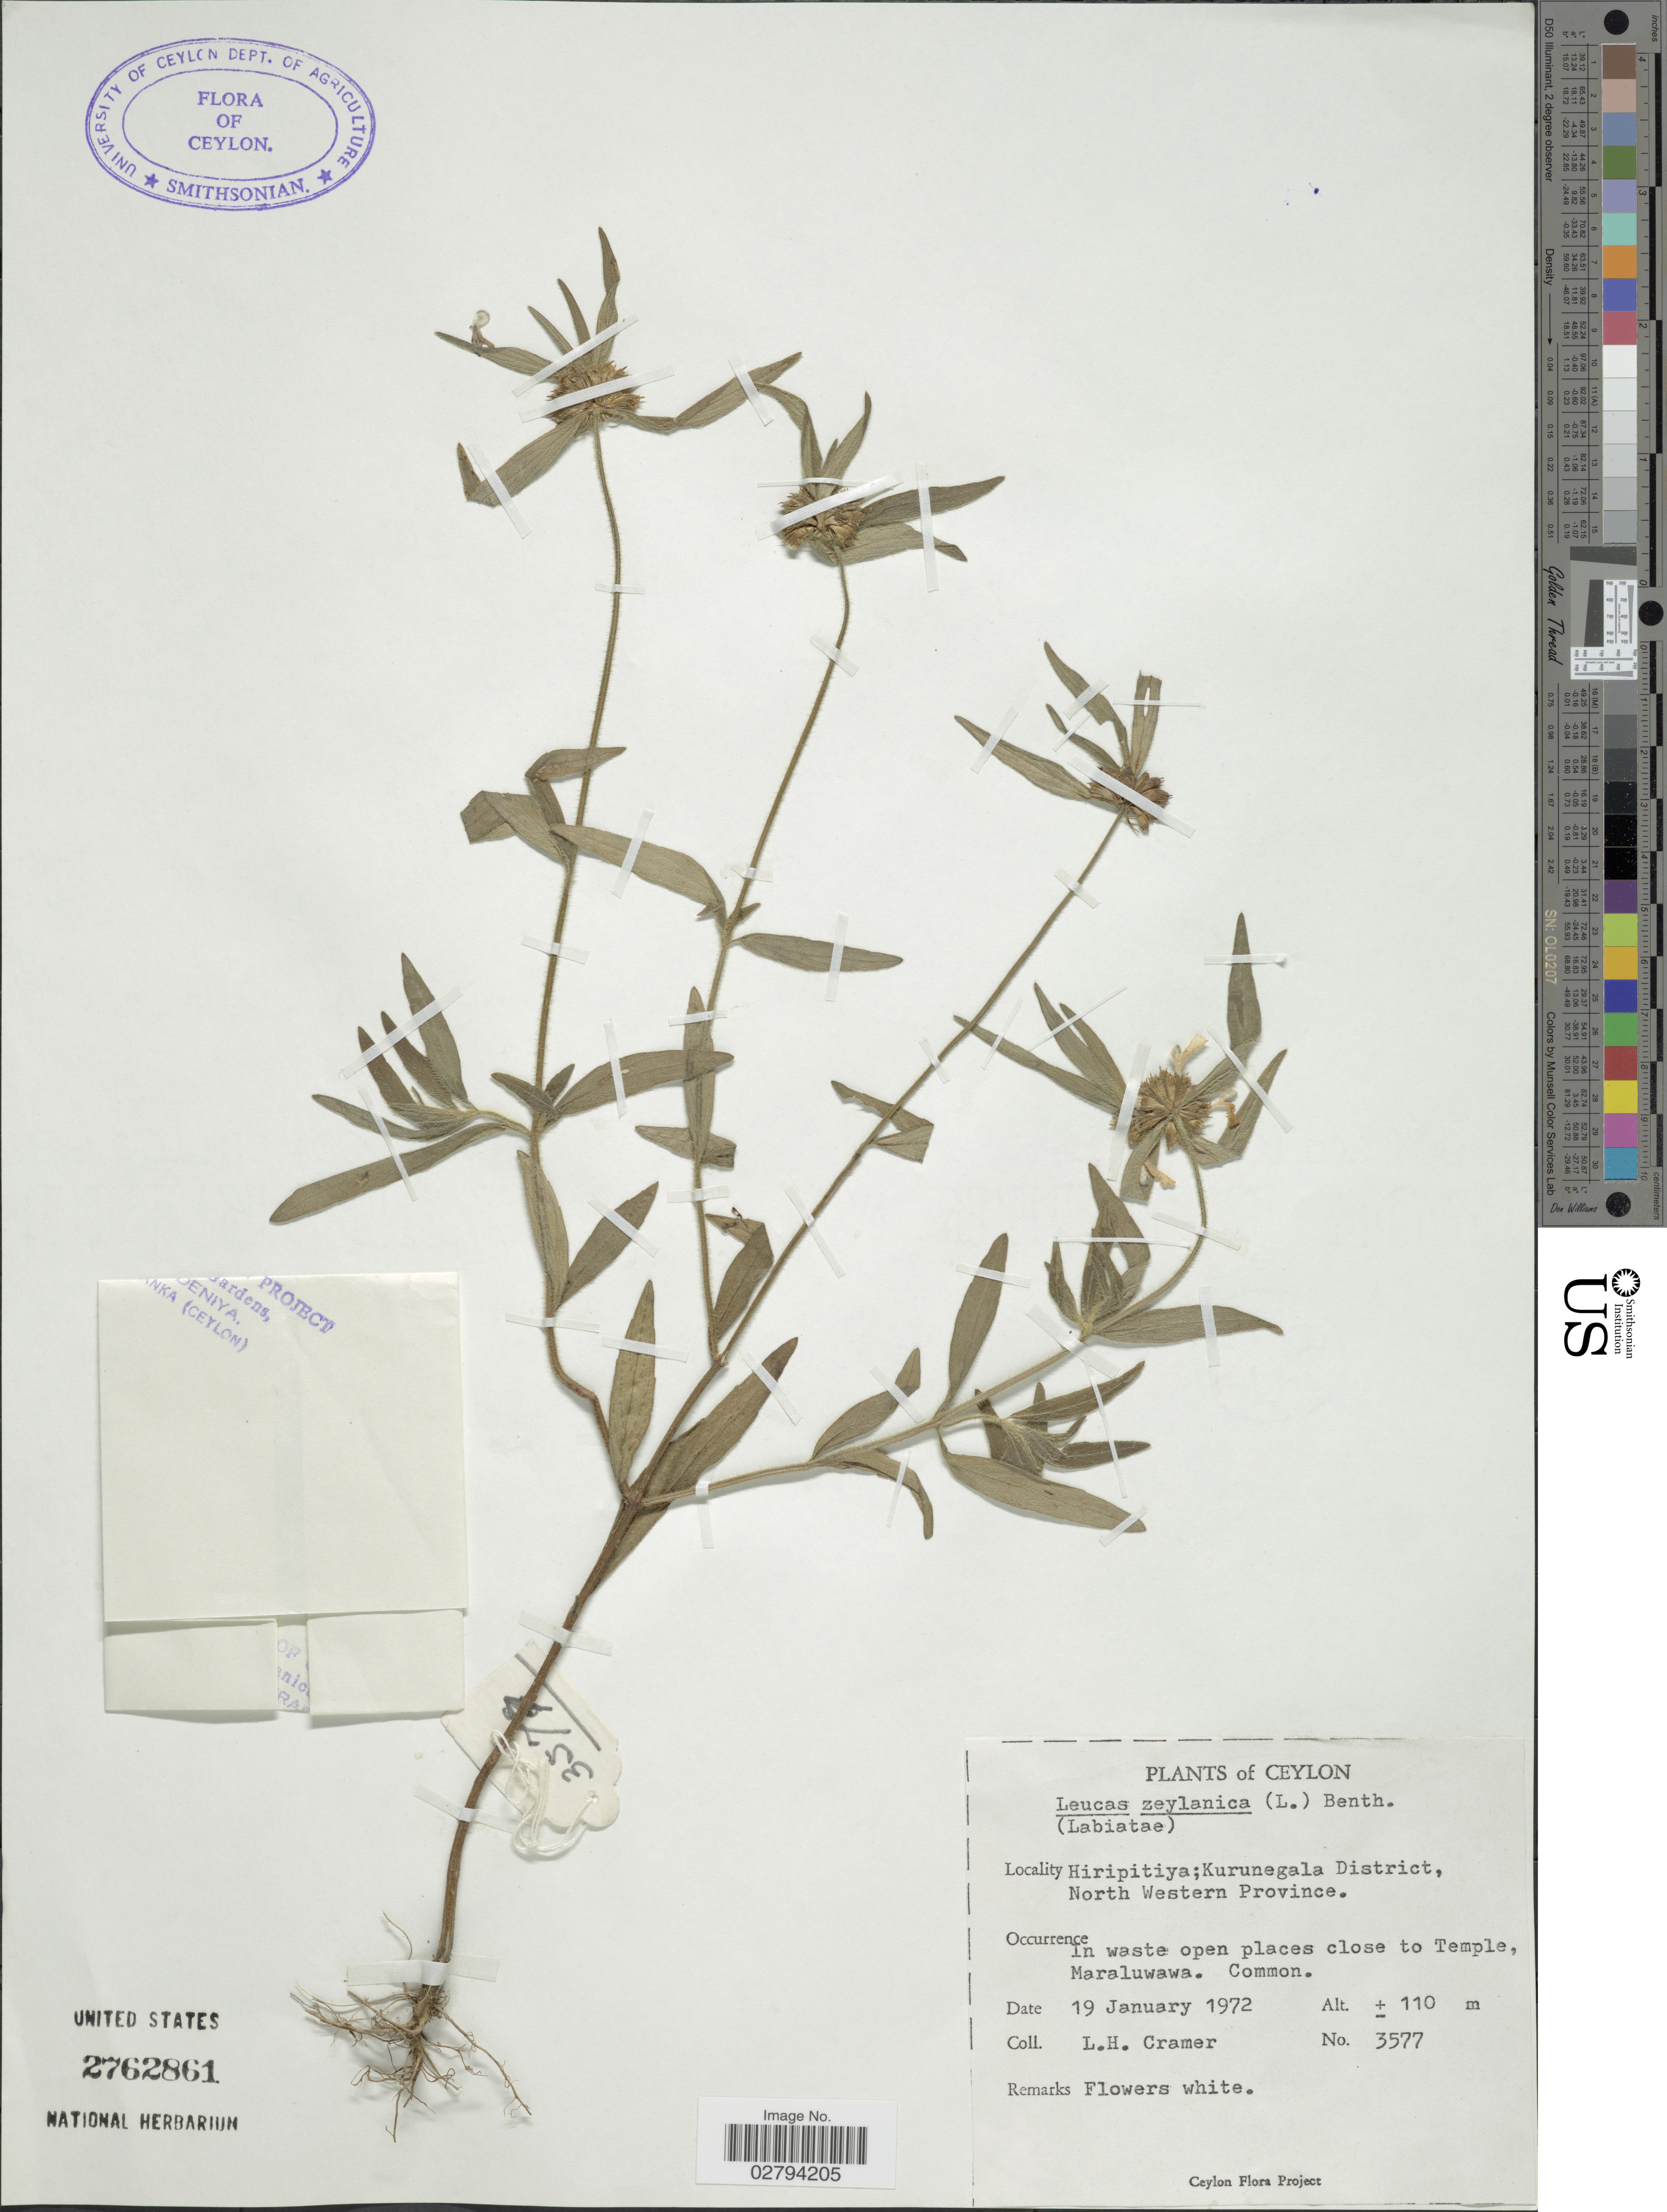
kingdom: Plantae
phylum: Tracheophyta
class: Magnoliopsida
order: Lamiales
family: Lamiaceae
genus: Leucas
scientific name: Leucas zeylanica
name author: (L.) W.T. Aiton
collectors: L. H. Cramer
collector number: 3577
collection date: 1972-01-19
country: Sri Lanka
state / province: North Western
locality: Ceylon, Hiripitiya; Kurunegala District, North Western Province, In waste open places close to Temple, Maraluwawa.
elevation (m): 110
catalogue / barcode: US 2762861